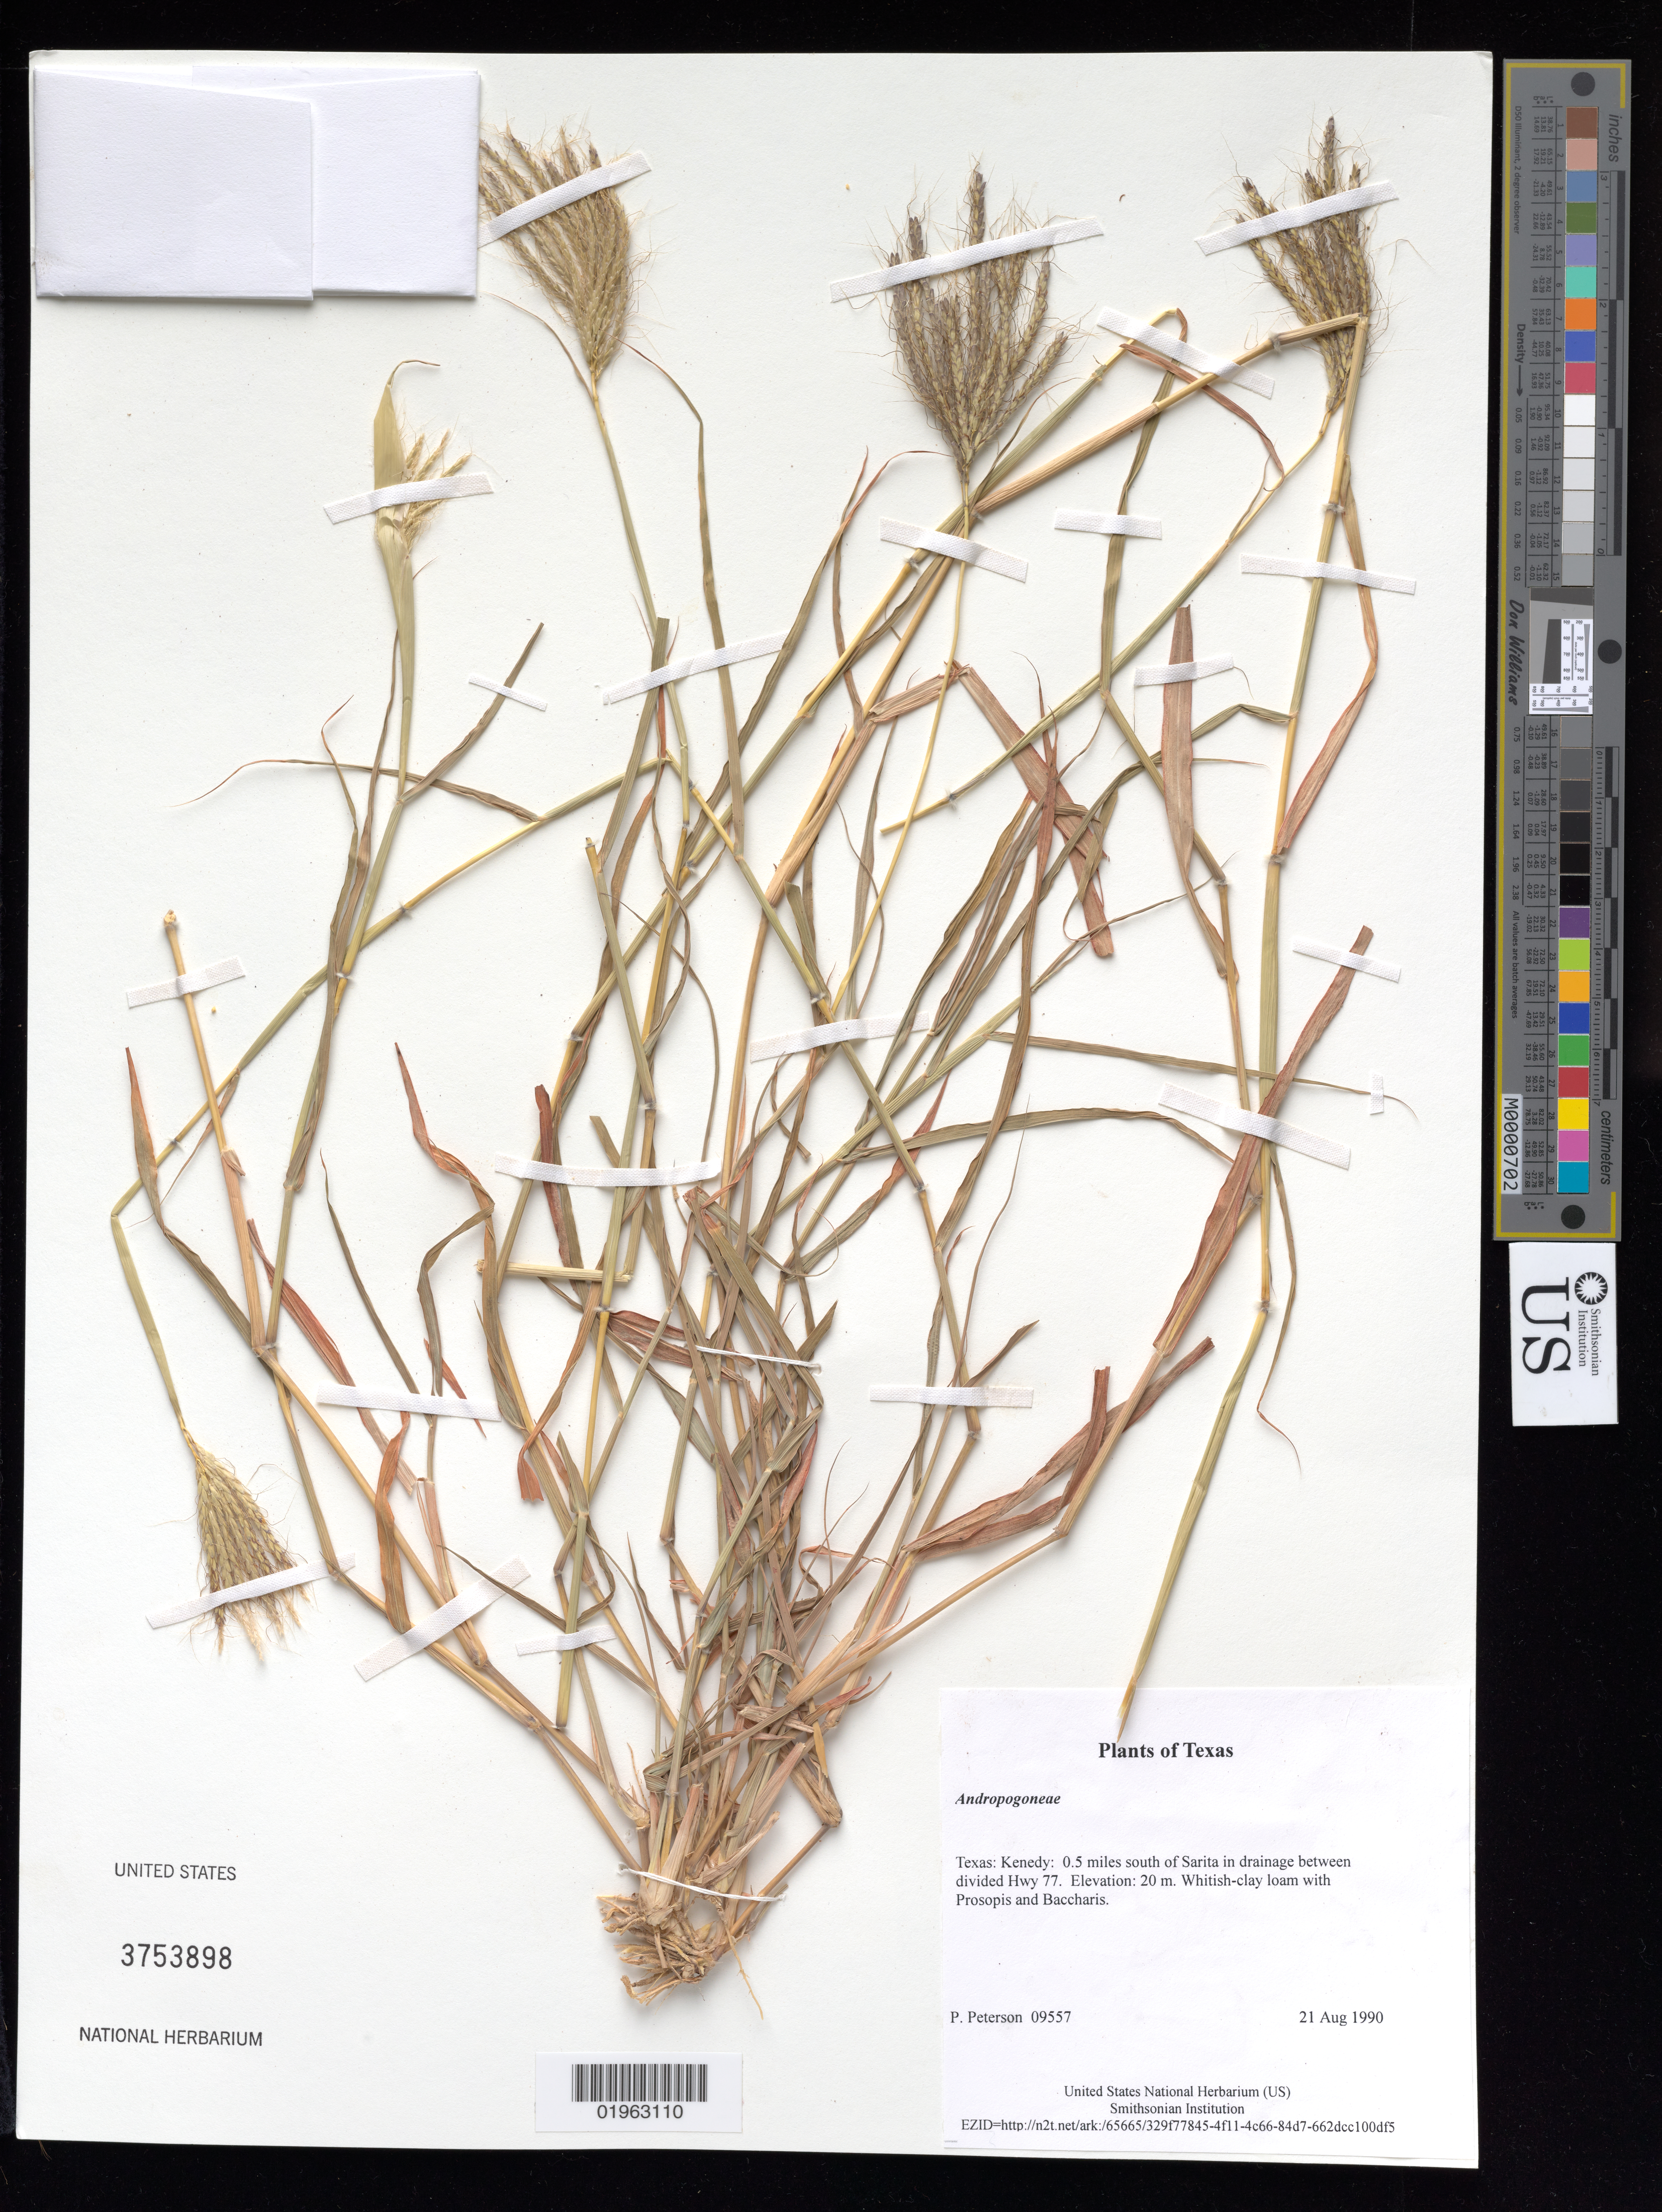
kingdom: Plantae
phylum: Tracheophyta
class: Liliopsida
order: Poales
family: Poaceae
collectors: P. M. Peterson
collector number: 09557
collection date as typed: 21 Aug 1990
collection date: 1990-08-21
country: United States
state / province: Texas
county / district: Kenedy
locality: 0.5 miles south of Sarita in drainage between divided Hwy 77.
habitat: Whitish-clay loam with Prosopis and Baccharis.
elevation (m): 20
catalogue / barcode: US 3753898